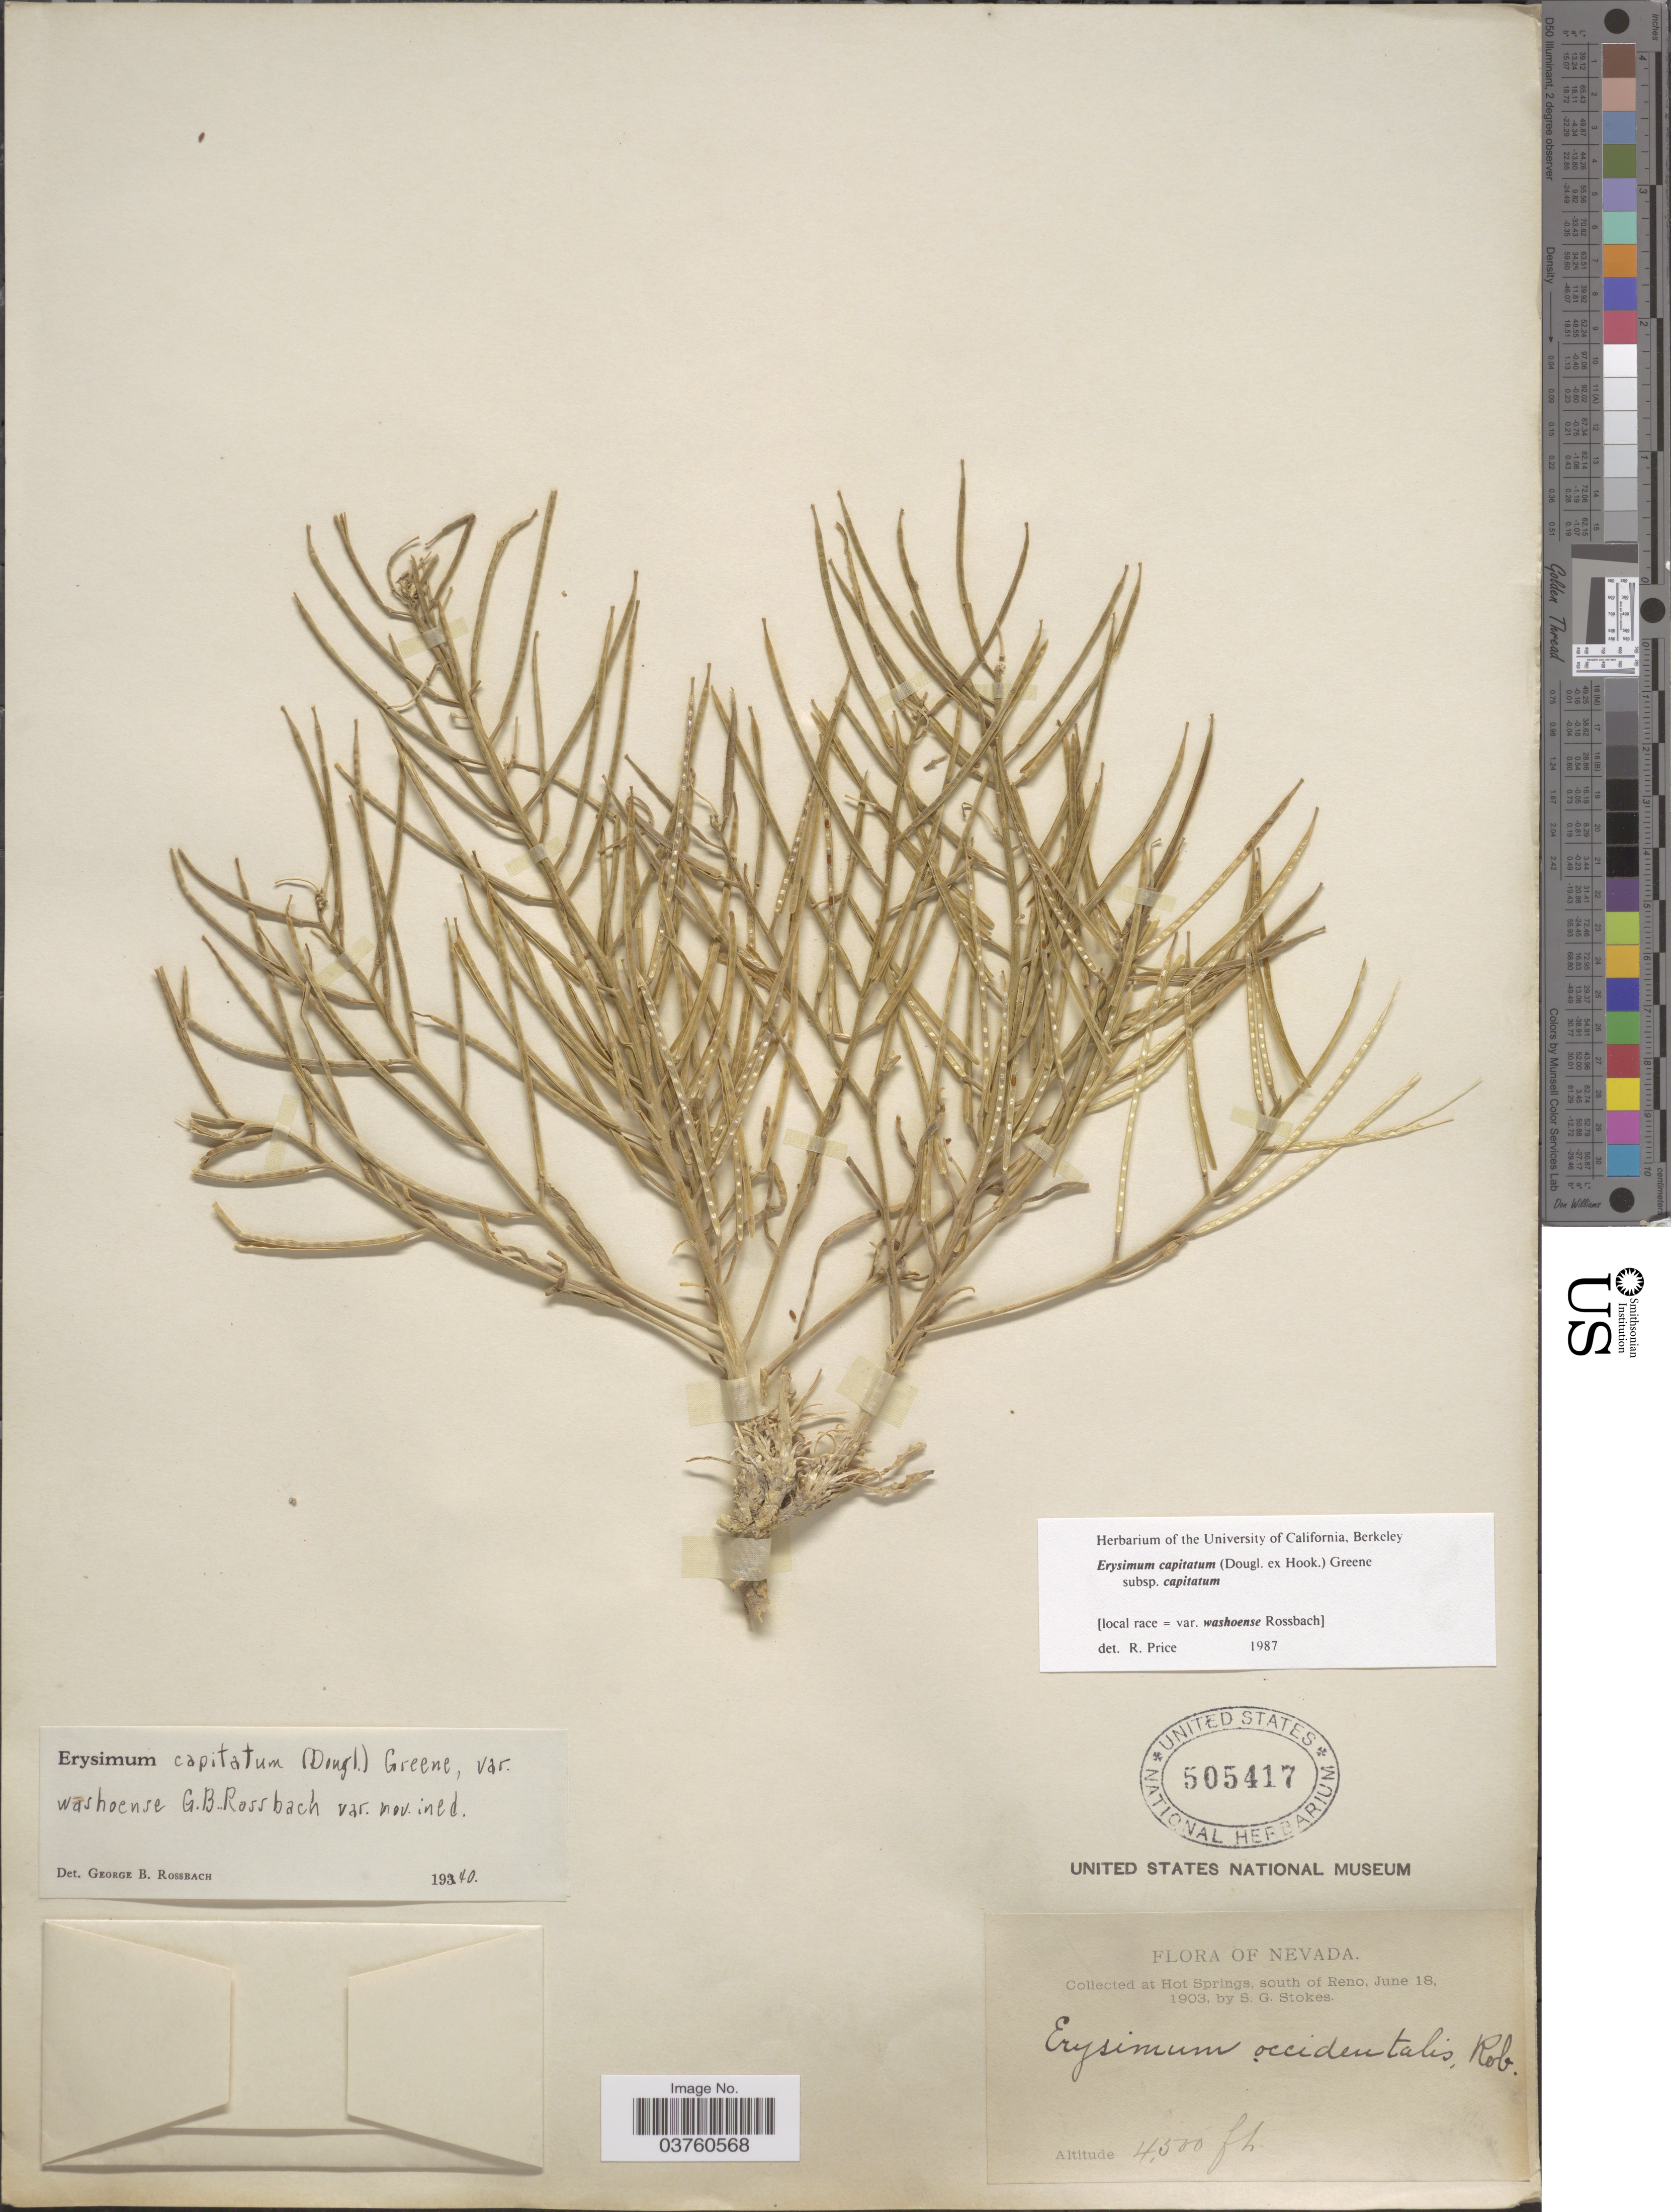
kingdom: Plantae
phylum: Tracheophyta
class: Magnoliopsida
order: Brassicales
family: Brassicaceae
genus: Erysimum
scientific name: Erysimum capitatum subsp. capitatum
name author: (Douglas ex Hook.) Greene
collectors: S. G. Stokes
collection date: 1903-06-18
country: United States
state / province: Nevada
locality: Hot Springs, south of Reno.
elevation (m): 1372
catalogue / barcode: US 505417